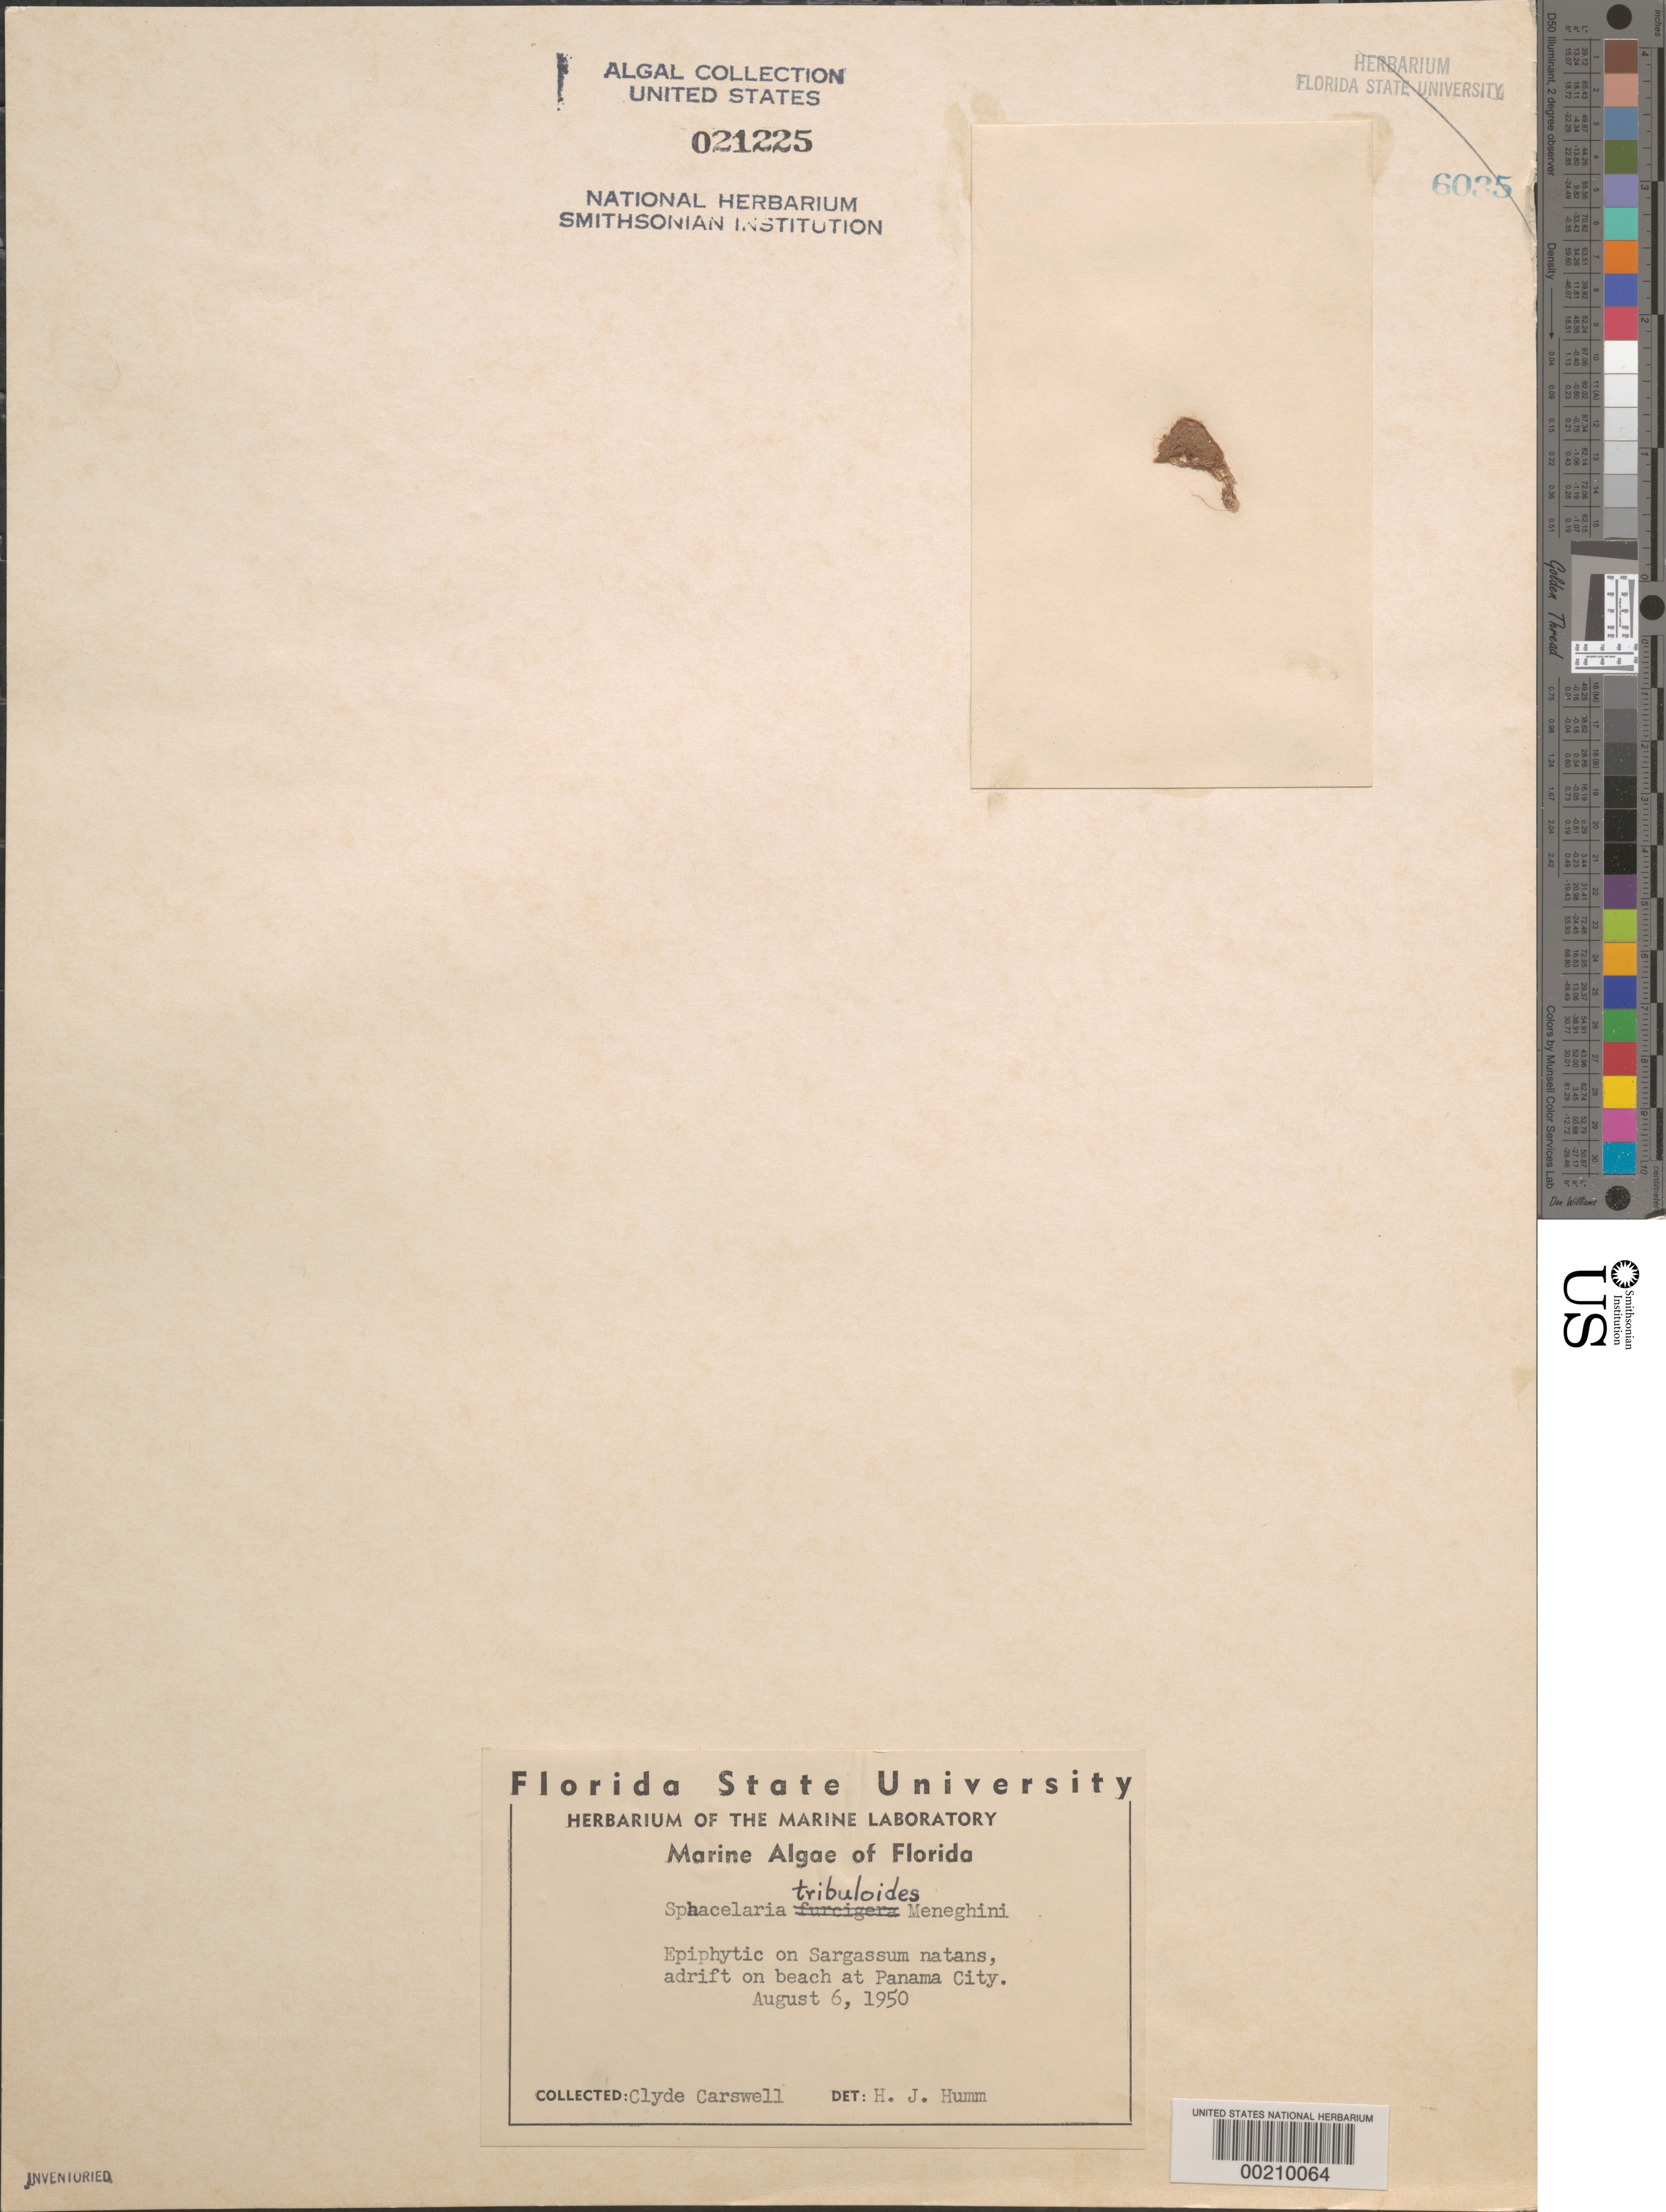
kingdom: Chromista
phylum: Ochrophyta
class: Phaeophyceae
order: Sphacelariales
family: Sphacelariaceae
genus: Sphacelaria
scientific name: Sphacelaria tribuloides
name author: Menegh.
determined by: Humm, Harold J.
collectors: C. Carswell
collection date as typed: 06 Aug 1950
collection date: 1950-08-06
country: United States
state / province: Florida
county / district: Bay County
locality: Panama City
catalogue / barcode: US 21225